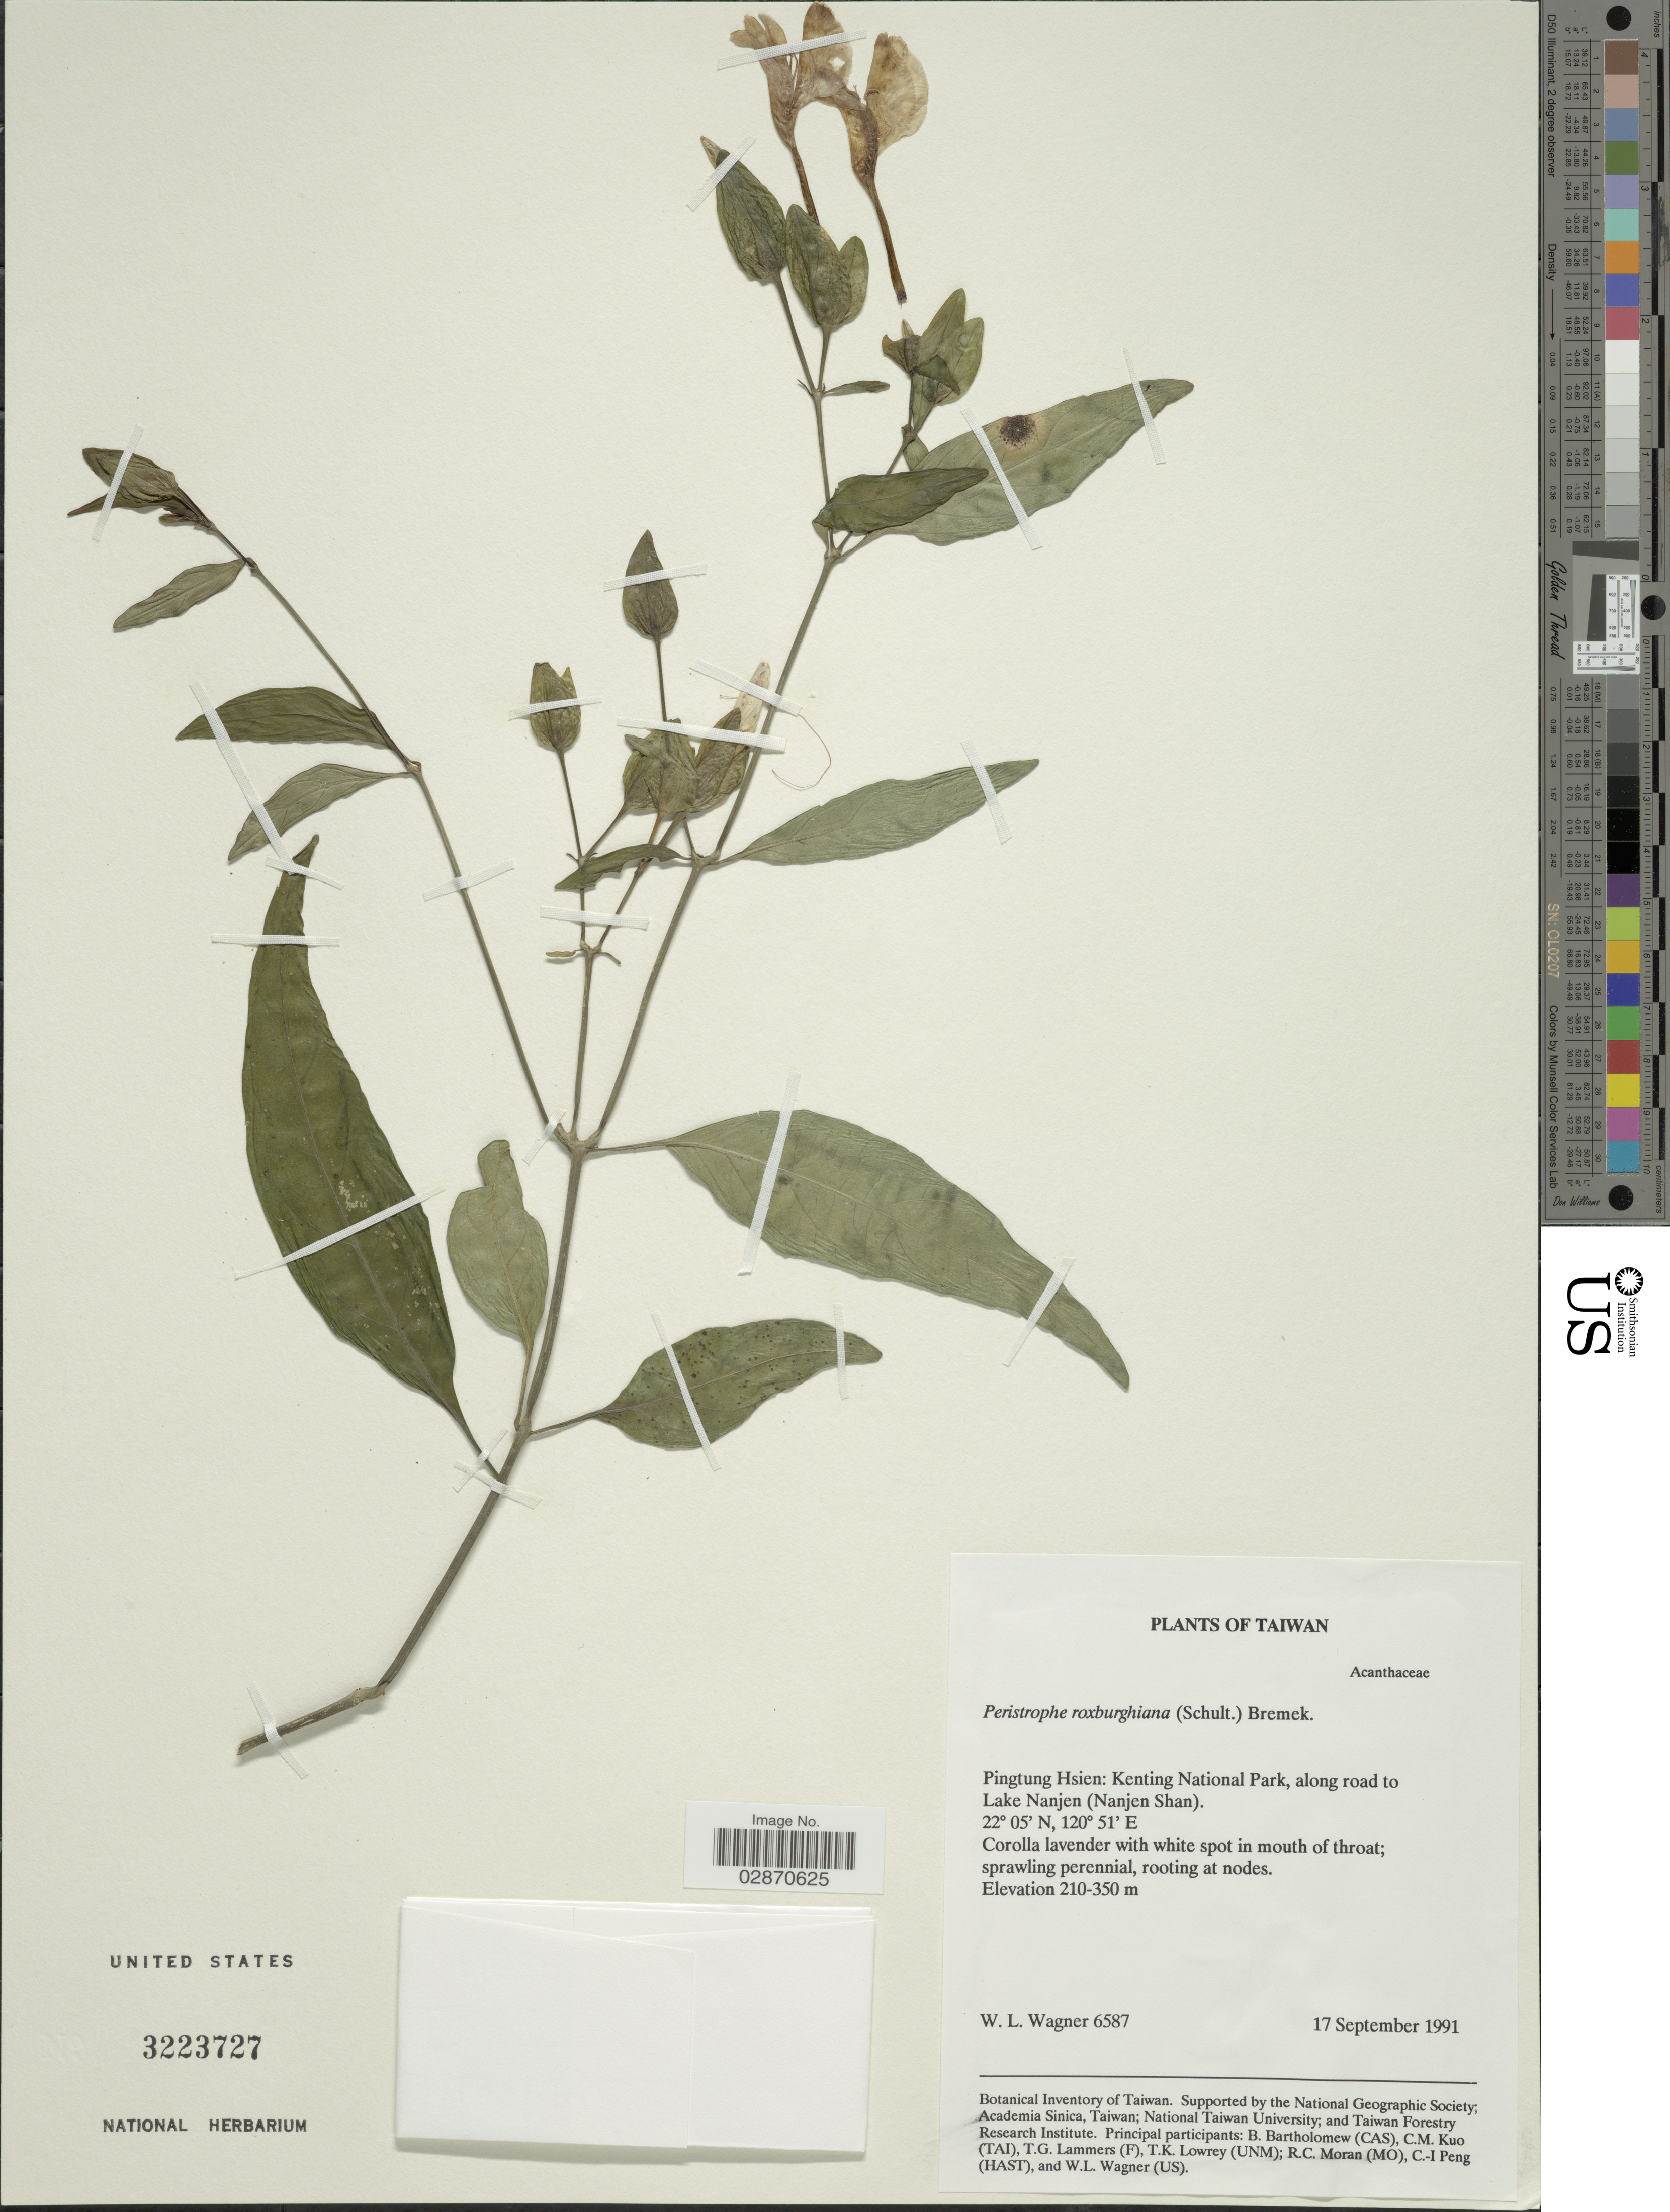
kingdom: Plantae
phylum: Tracheophyta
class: Magnoliopsida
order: Lamiales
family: Acanthaceae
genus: Peristrophe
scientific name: Peristrophe roxburghiana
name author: (Roem. & Schult.) Bremek.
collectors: W. L. Wagner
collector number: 6587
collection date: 1991-09-17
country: Taiwan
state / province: Pingtung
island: Taiwan [Formosa]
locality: Pingtung Hsien: Kenting National Park, along road to Lake Nanjen (Nanjen Shan).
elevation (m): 210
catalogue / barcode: US 3223727